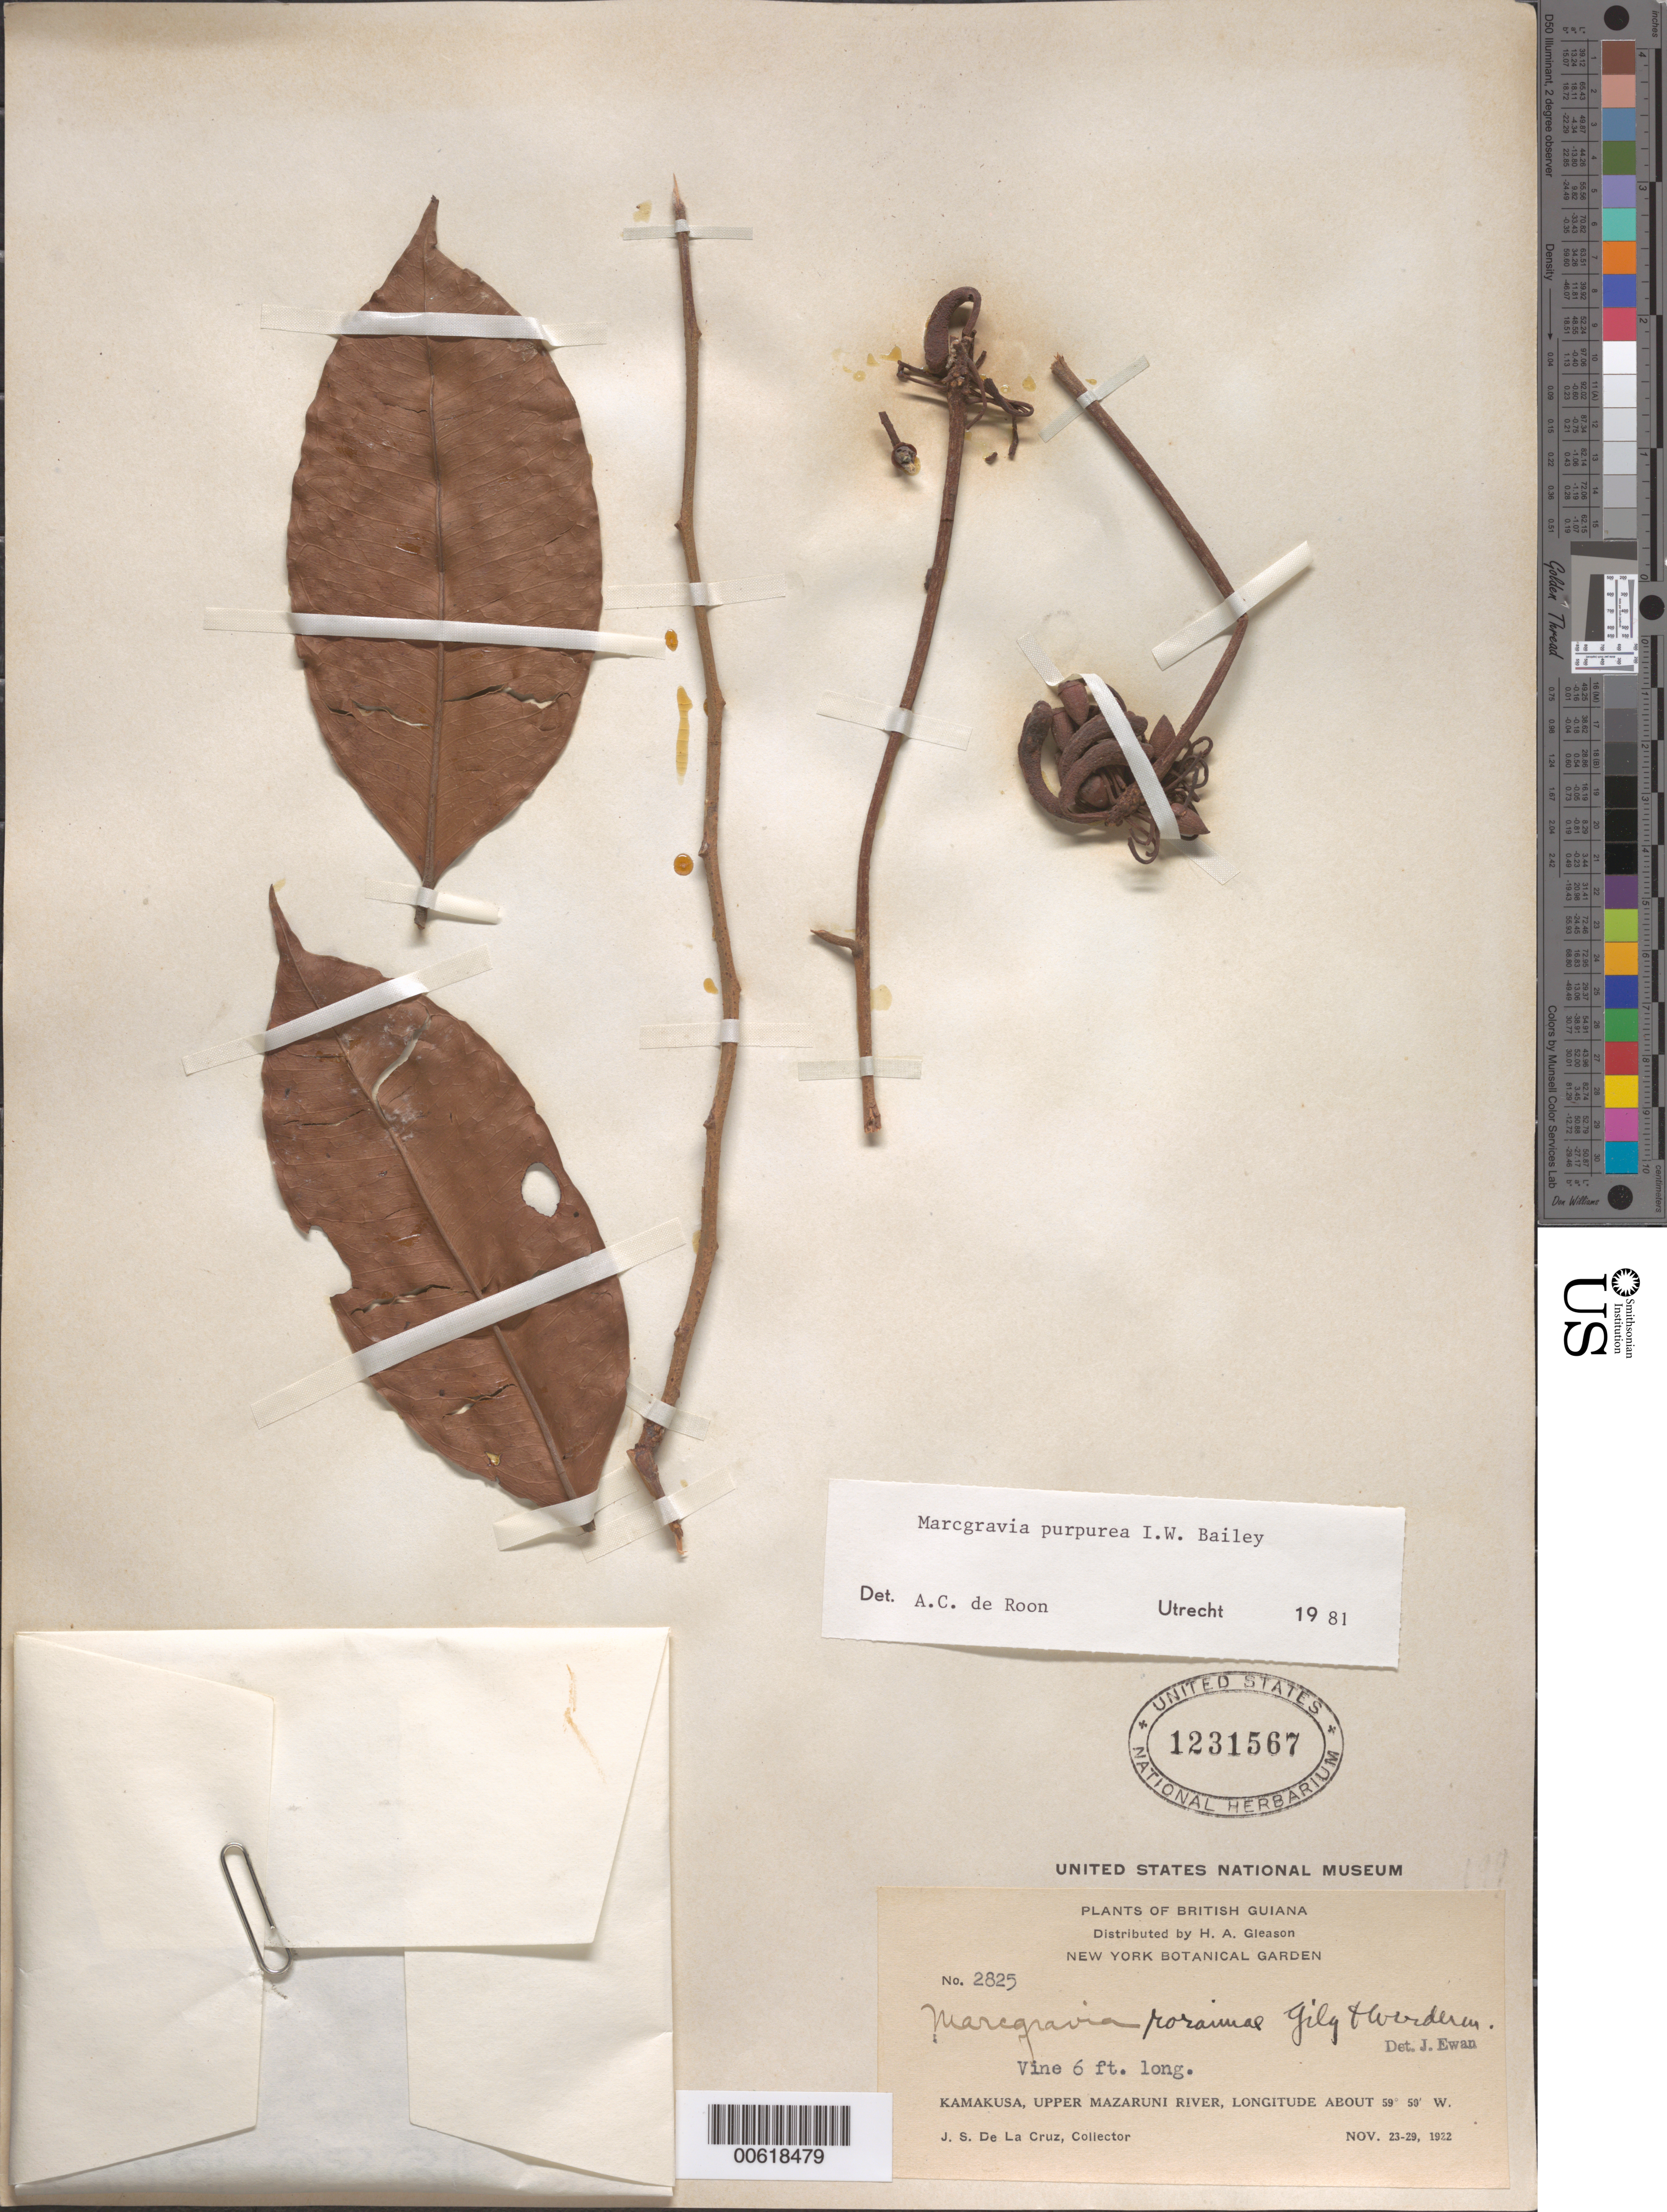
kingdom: Plantae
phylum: Tracheophyta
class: Magnoliopsida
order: Ericales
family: Marcgraviaceae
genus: Marcgravia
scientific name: Marcgravia purpurea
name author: I.W. Bailey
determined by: de Roon, A. C.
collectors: J. S. de la Cruz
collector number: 2825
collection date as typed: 23-Nov-22 to 29-Nov-22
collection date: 1922-11-23/1922-11-29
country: Guyana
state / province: Cuyuni-Mazaruni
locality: Kamakusa, Upper Mazaruni R.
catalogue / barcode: US 1231567